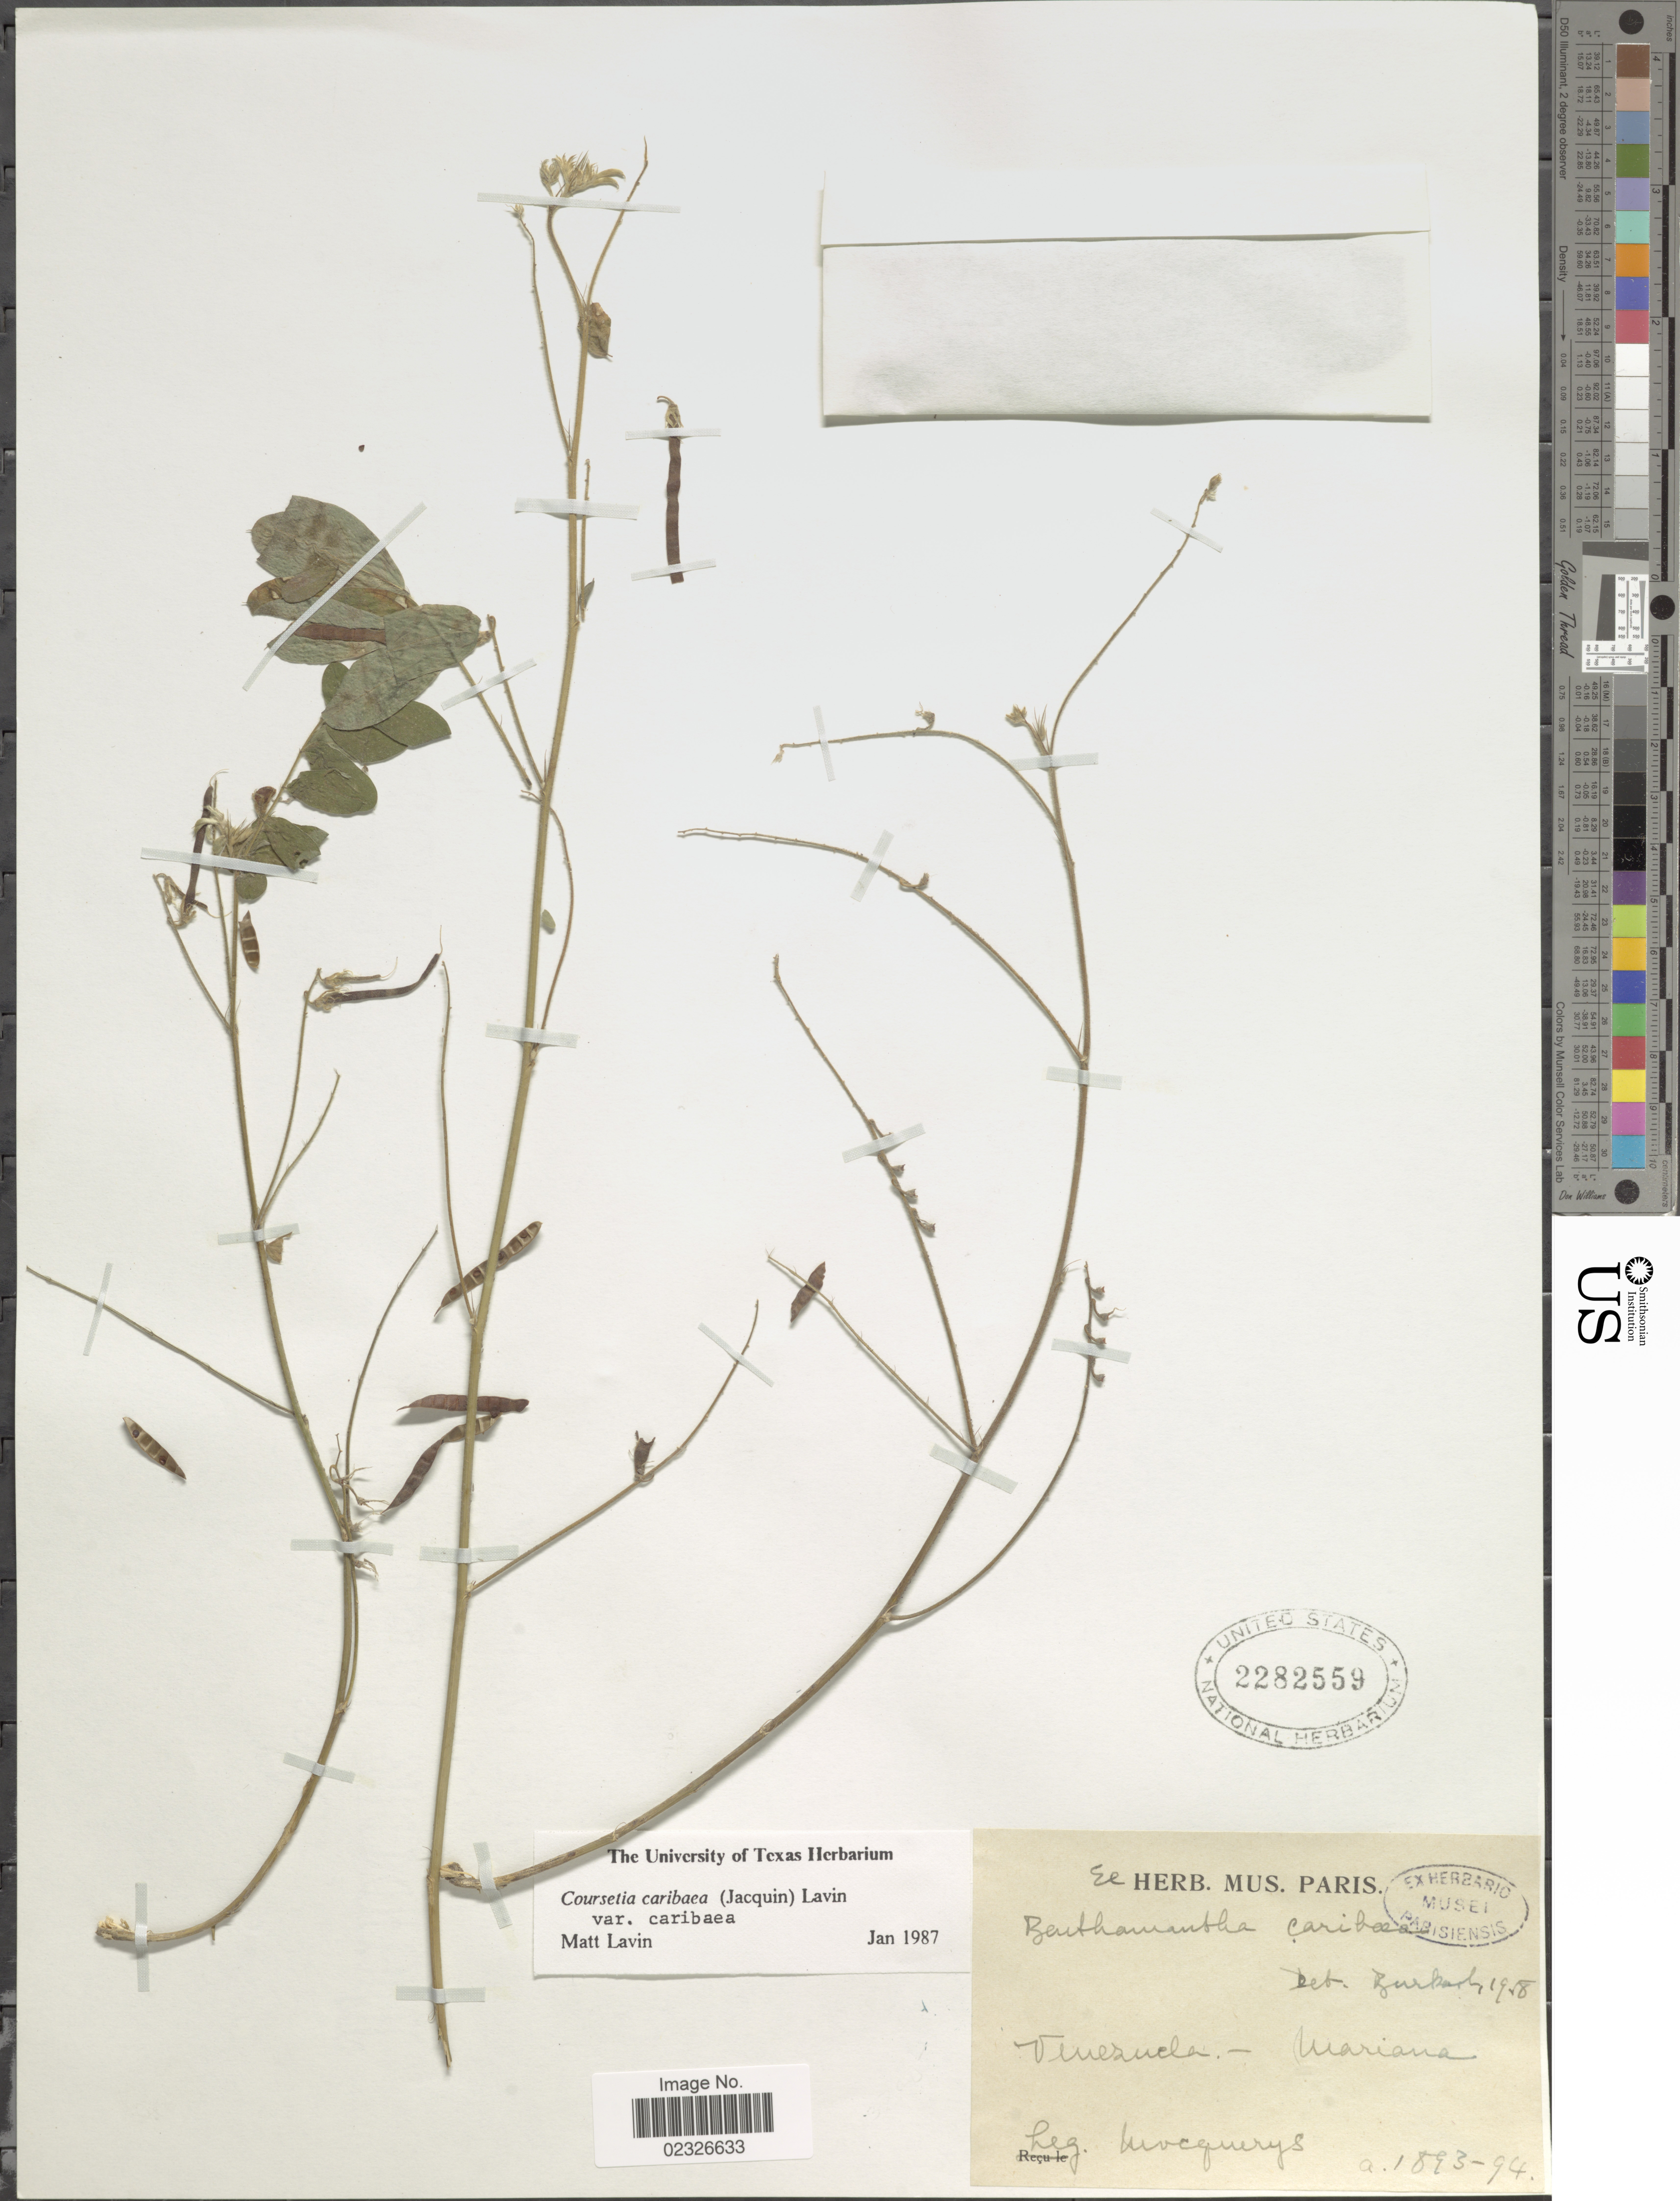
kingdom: Plantae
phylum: Tracheophyta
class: Magnoliopsida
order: Fabales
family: Fabaceae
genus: Coursetia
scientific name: Coursetia caribaea var. caribaea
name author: (Jacq.) Lavin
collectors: A. Mocquerys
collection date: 1893/1894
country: Venezuela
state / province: Carabobo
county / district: Diego Ibarra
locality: Mariara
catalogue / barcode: US 2282559